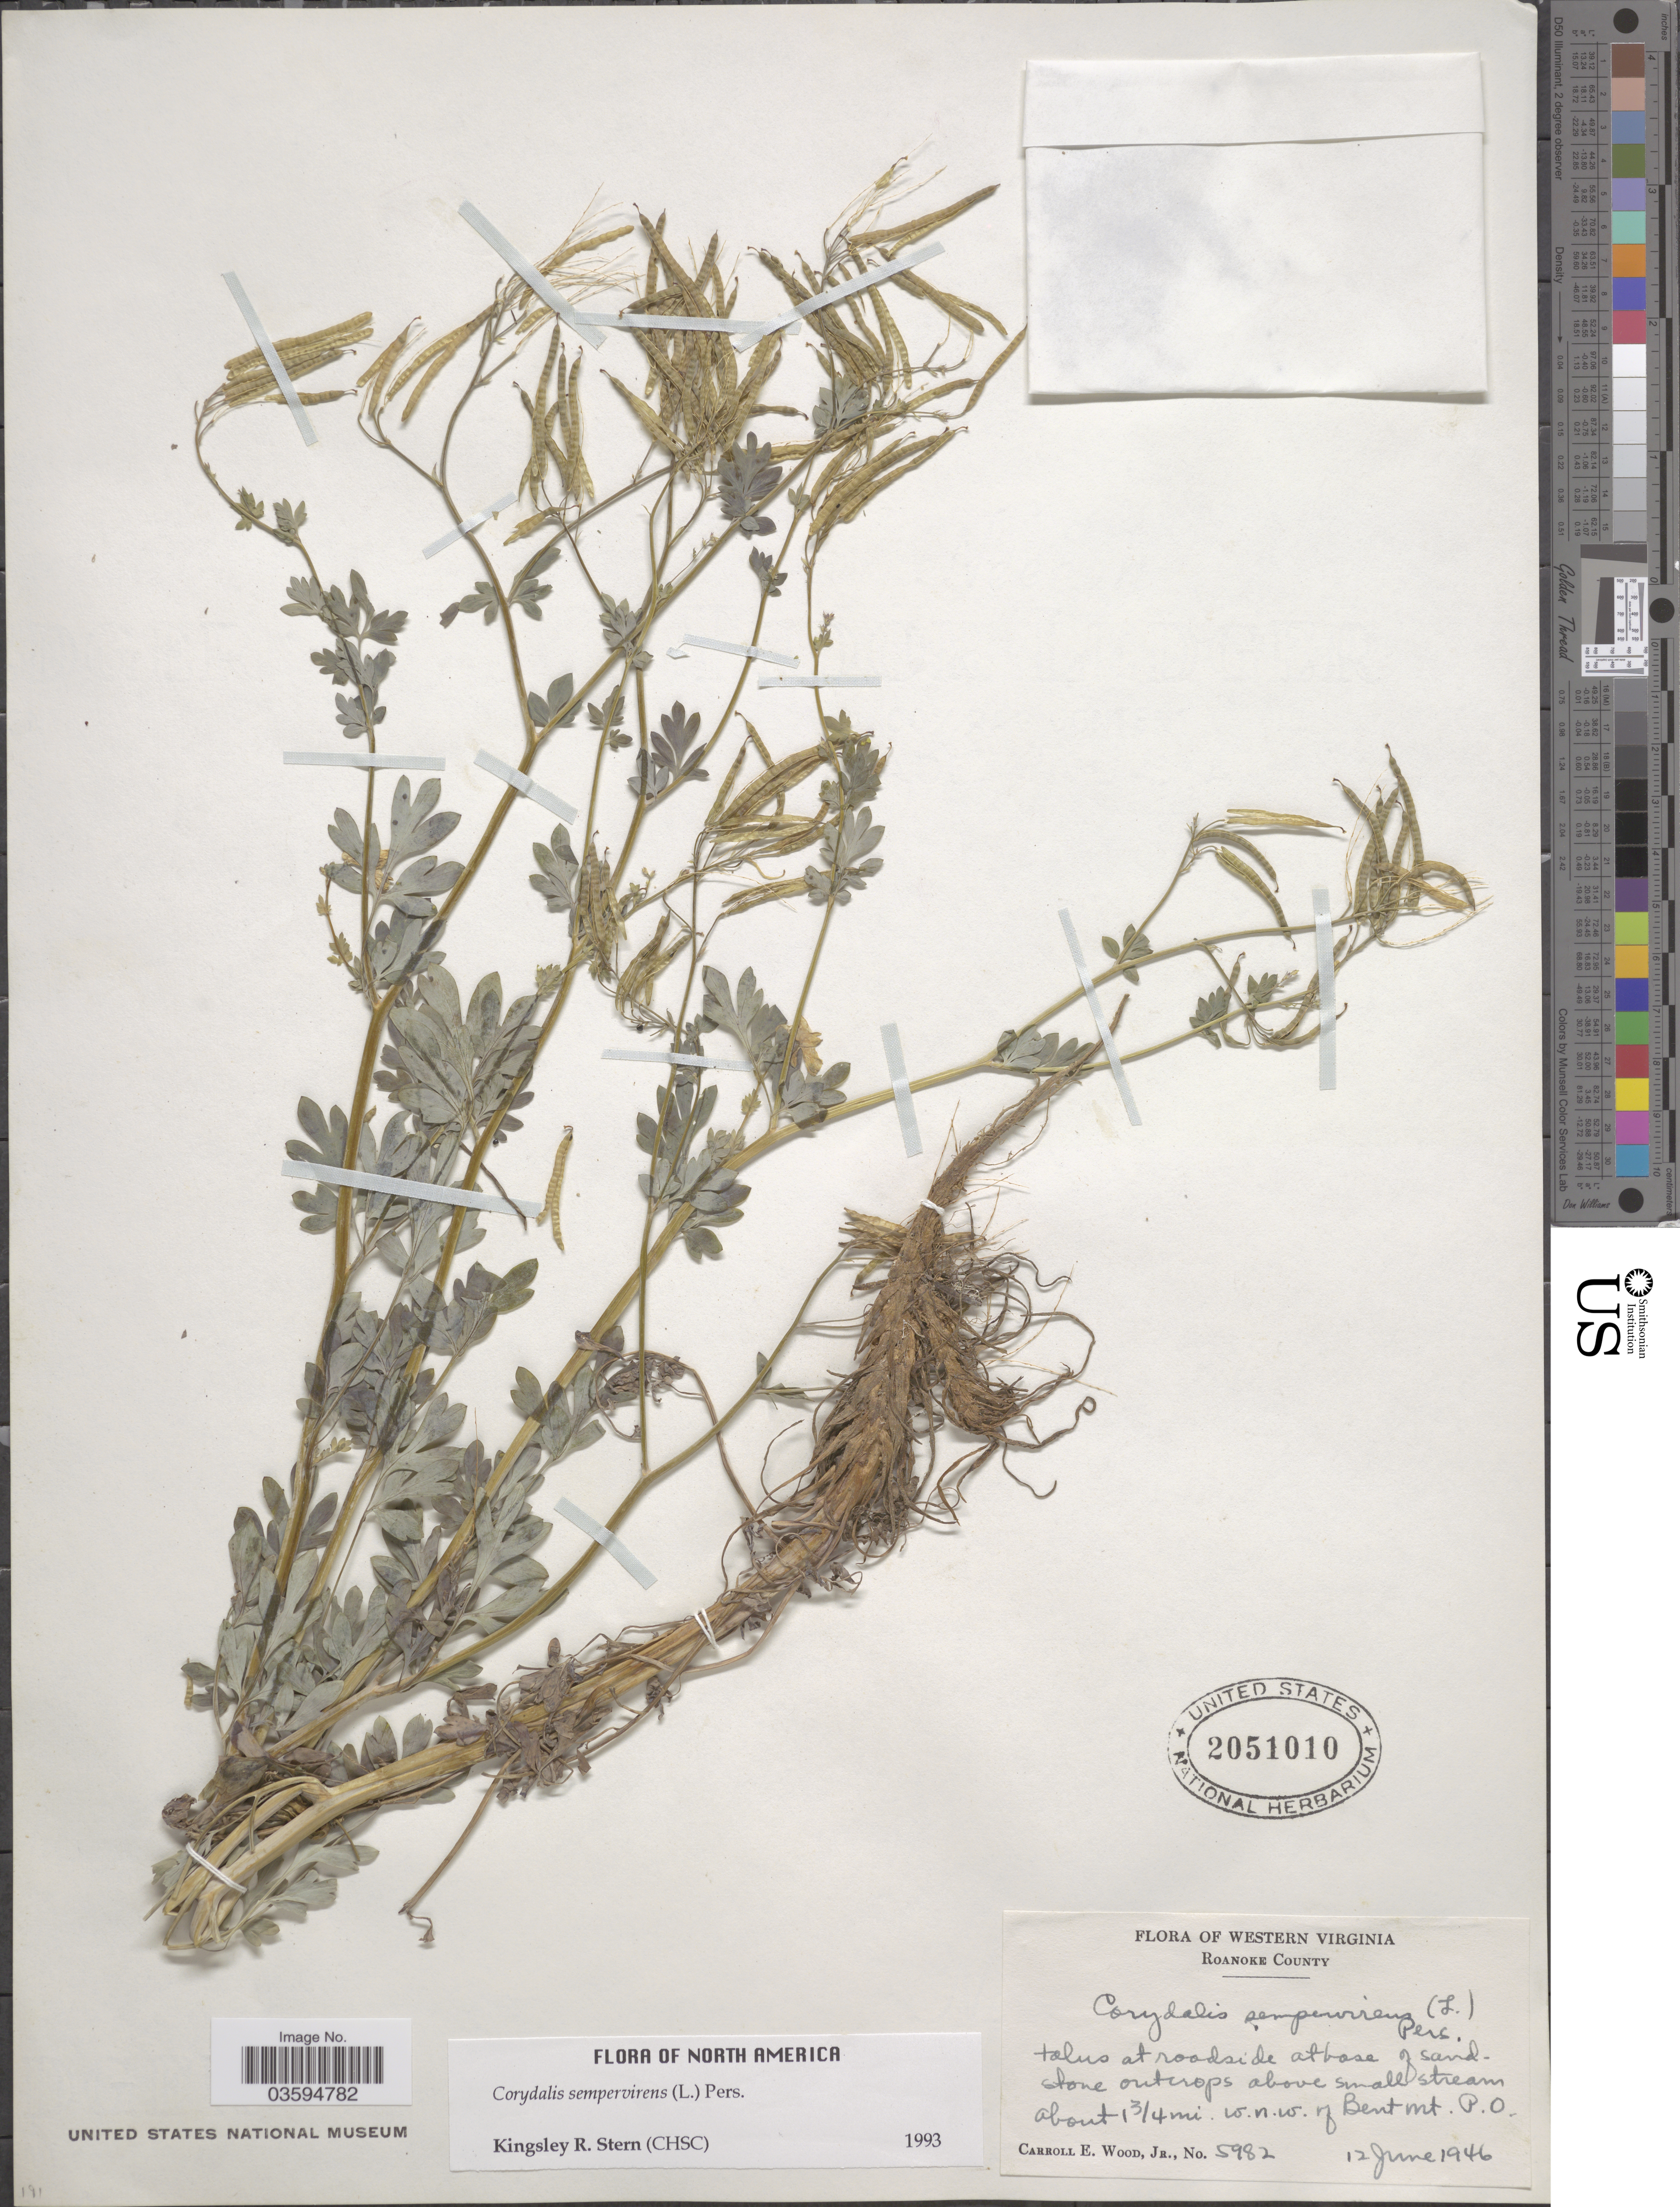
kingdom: Plantae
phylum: Tracheophyta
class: Magnoliopsida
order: Ranunculales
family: Papaveraceae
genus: Capnoides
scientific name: Capnoides sempervirens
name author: (L.) Borkh.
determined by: Strong, M. T., (US), Smithsonian Institution - National Museum of Natural History (UNITED STATES)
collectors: C. Wood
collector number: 5982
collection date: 1946-06-12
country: United States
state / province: Virginia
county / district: Roanoke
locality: Western Virginia. Talus at roadside at base of sandstone outcrops above small stream about 1¾ mi. w.n.w. of Bent Mt. P.O.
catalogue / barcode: US 2051010